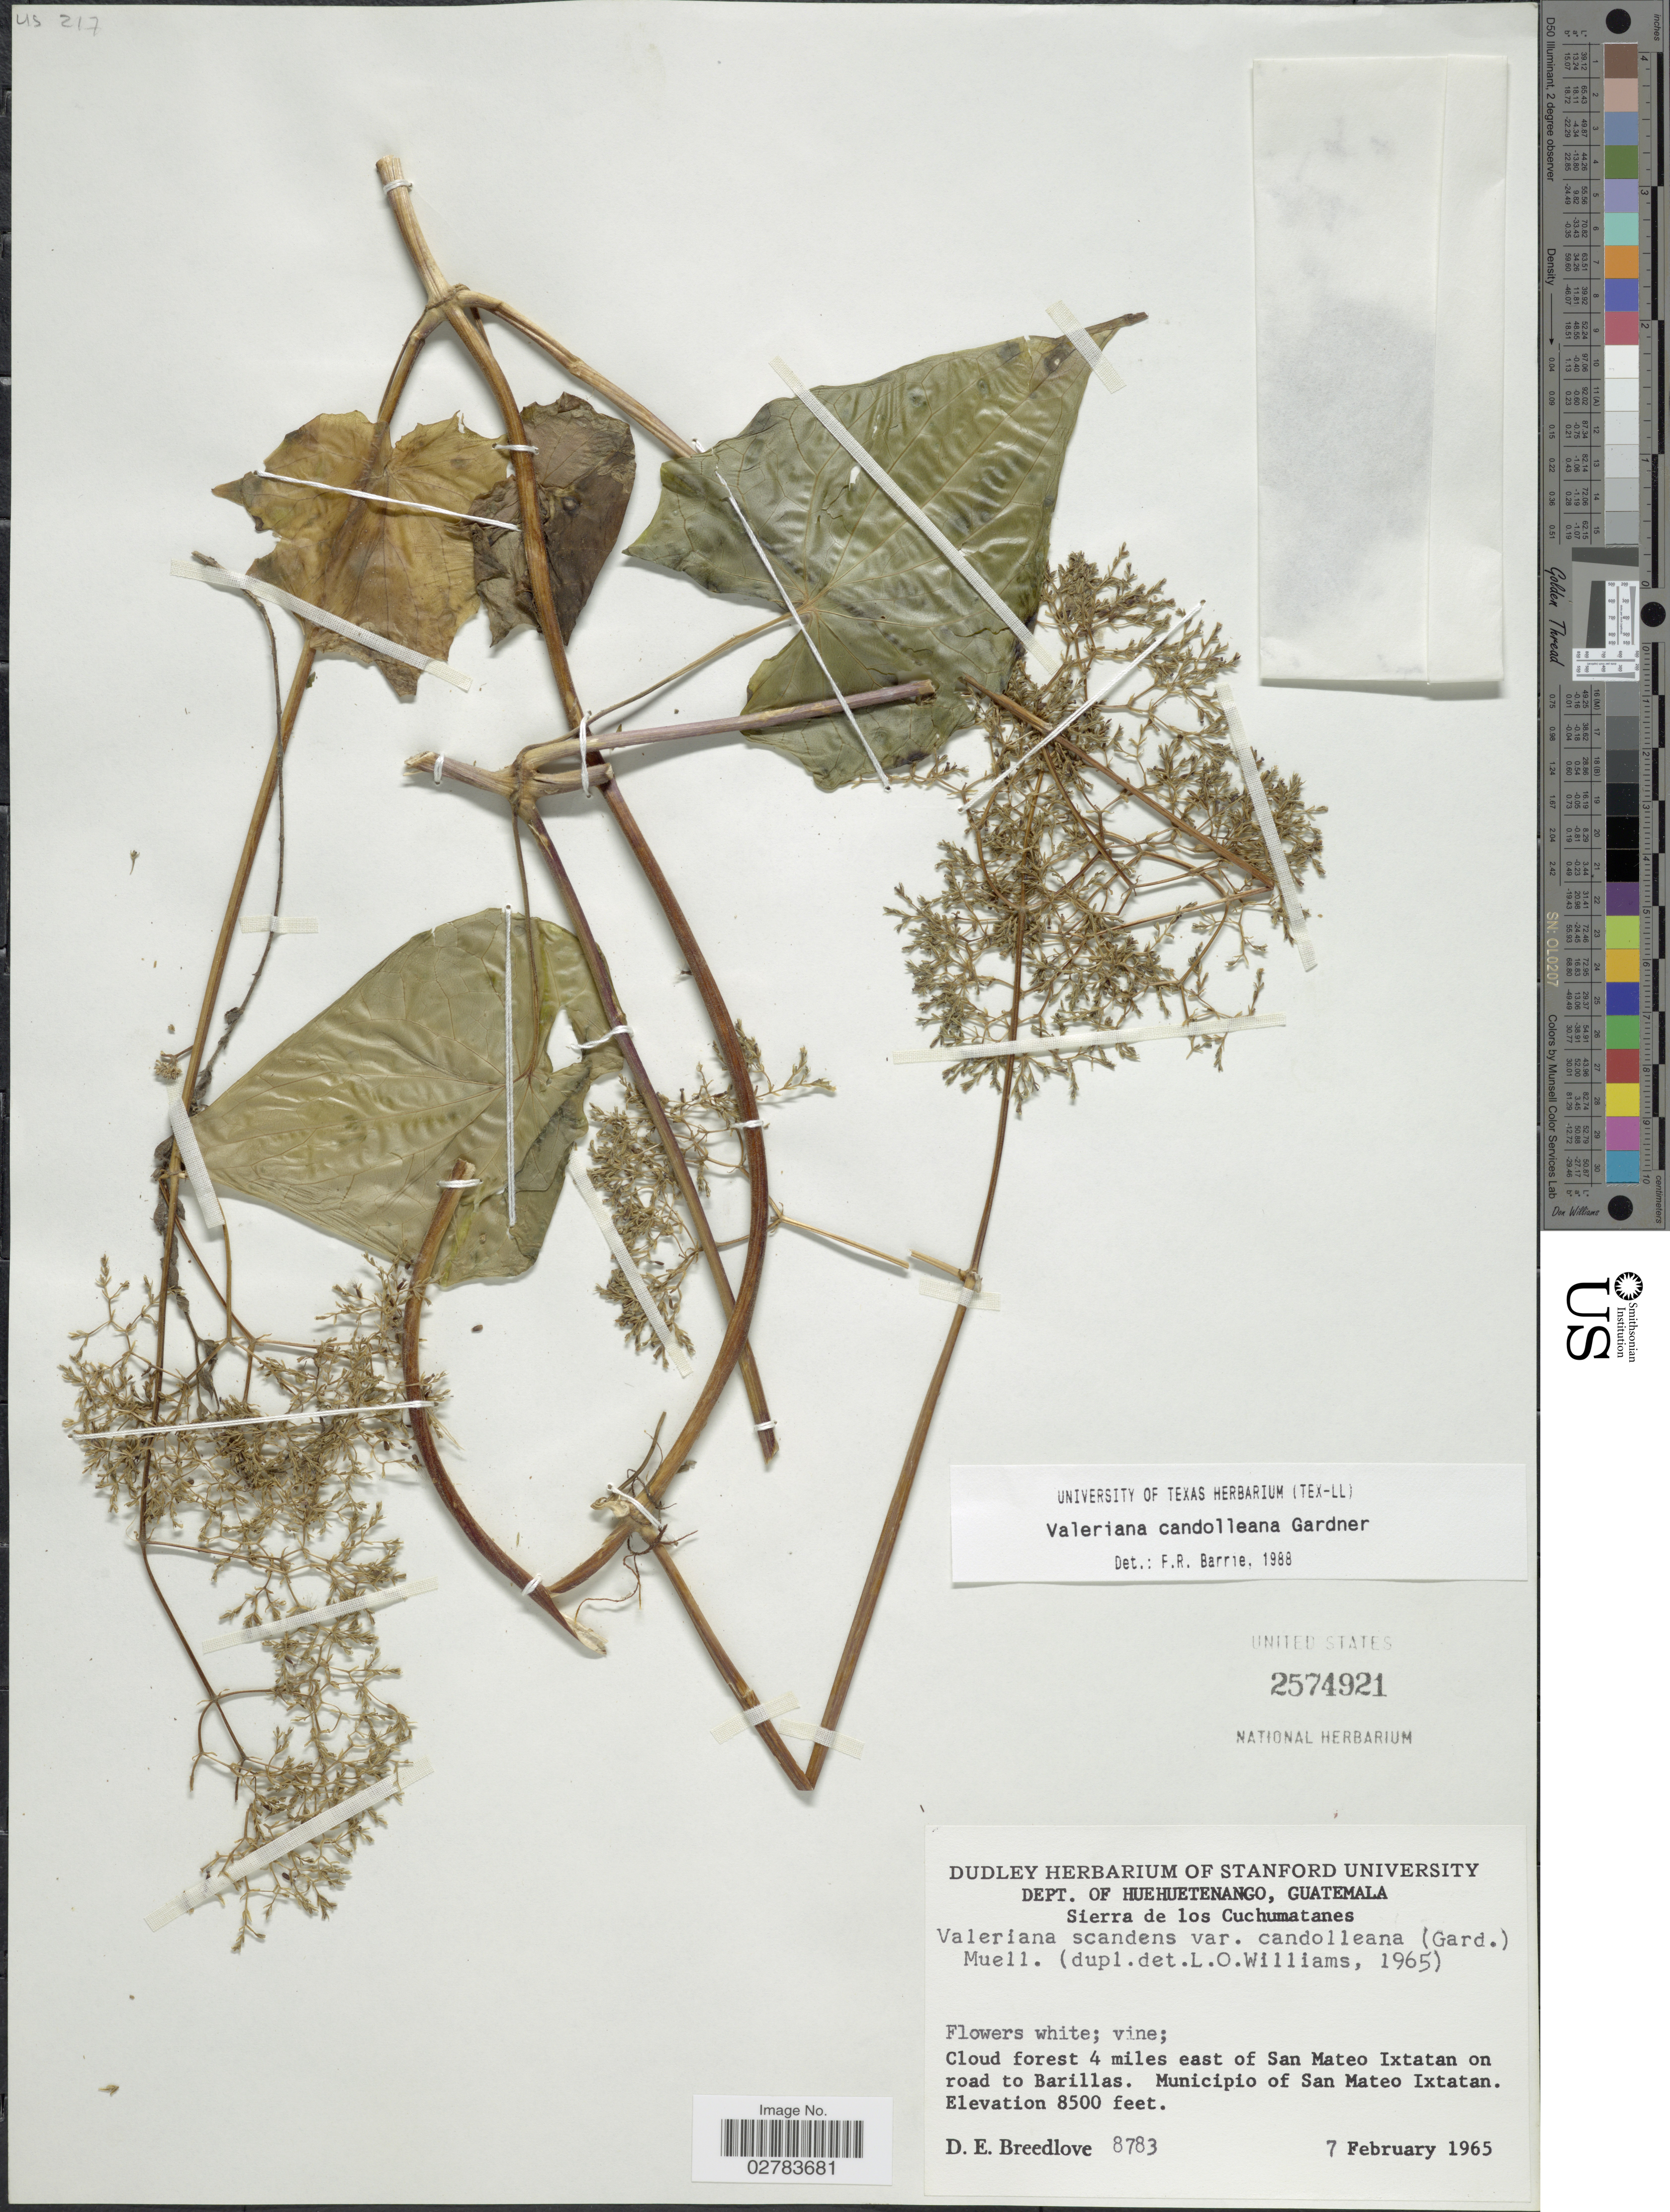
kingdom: Plantae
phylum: Tracheophyta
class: Magnoliopsida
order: Dipsacales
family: Caprifoliaceae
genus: Valeriana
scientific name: Valeriana candolleana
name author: Gardner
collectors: D. E. Breedlove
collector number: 8783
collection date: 1965-02-07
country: Guatemala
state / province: Huehuetenango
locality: Dept. of Huehuetenango. Sierra de los Cuchumatanes. Cloud forest 4 miles east of San Mateo Ixtatan on road to Barillas. Municipio of San Mateo Ixtatan.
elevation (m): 2591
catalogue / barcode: US 2574921